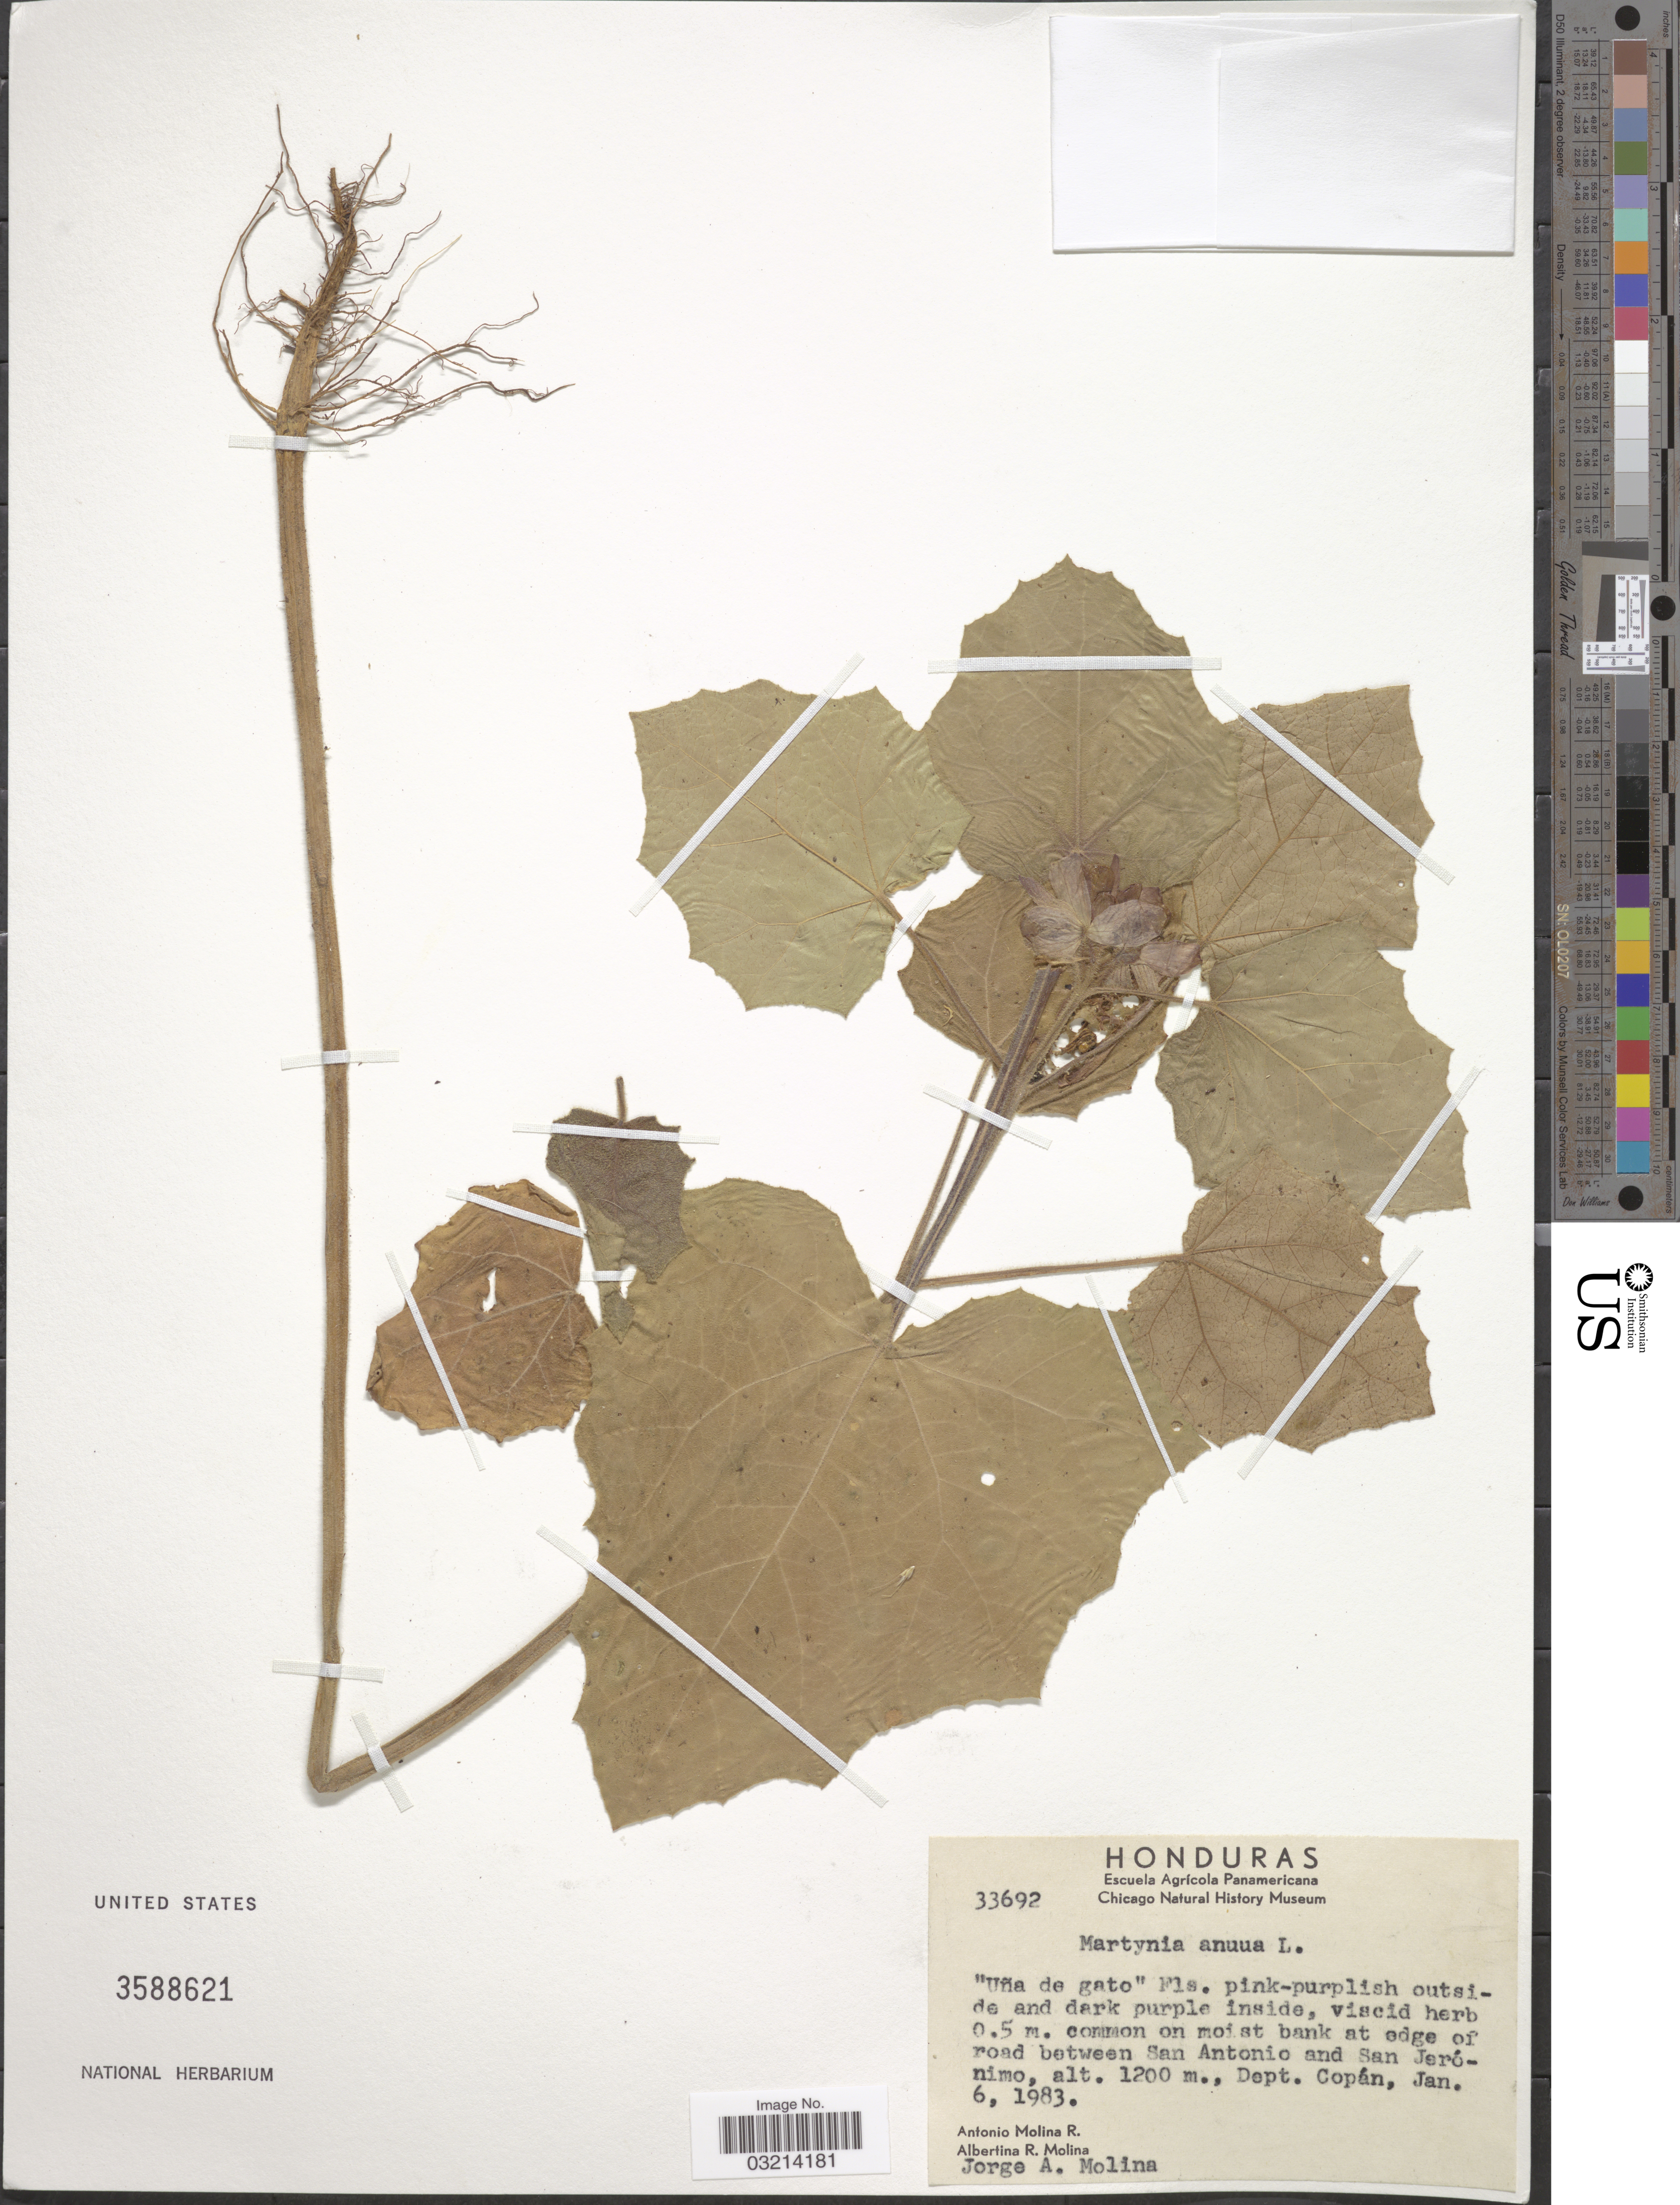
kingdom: Plantae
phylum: Tracheophyta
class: Magnoliopsida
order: Lamiales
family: Martyniaceae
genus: Martynia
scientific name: Martynia annua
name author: L.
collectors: A. Molina R., A. R. Molina & J. A. Molina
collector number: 33692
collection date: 1983-01-06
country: Honduras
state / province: Copán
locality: On moist bank at edge of road between San Antonio and San Jerónimo. Dept. Copán.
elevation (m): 1200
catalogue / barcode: US 3588621